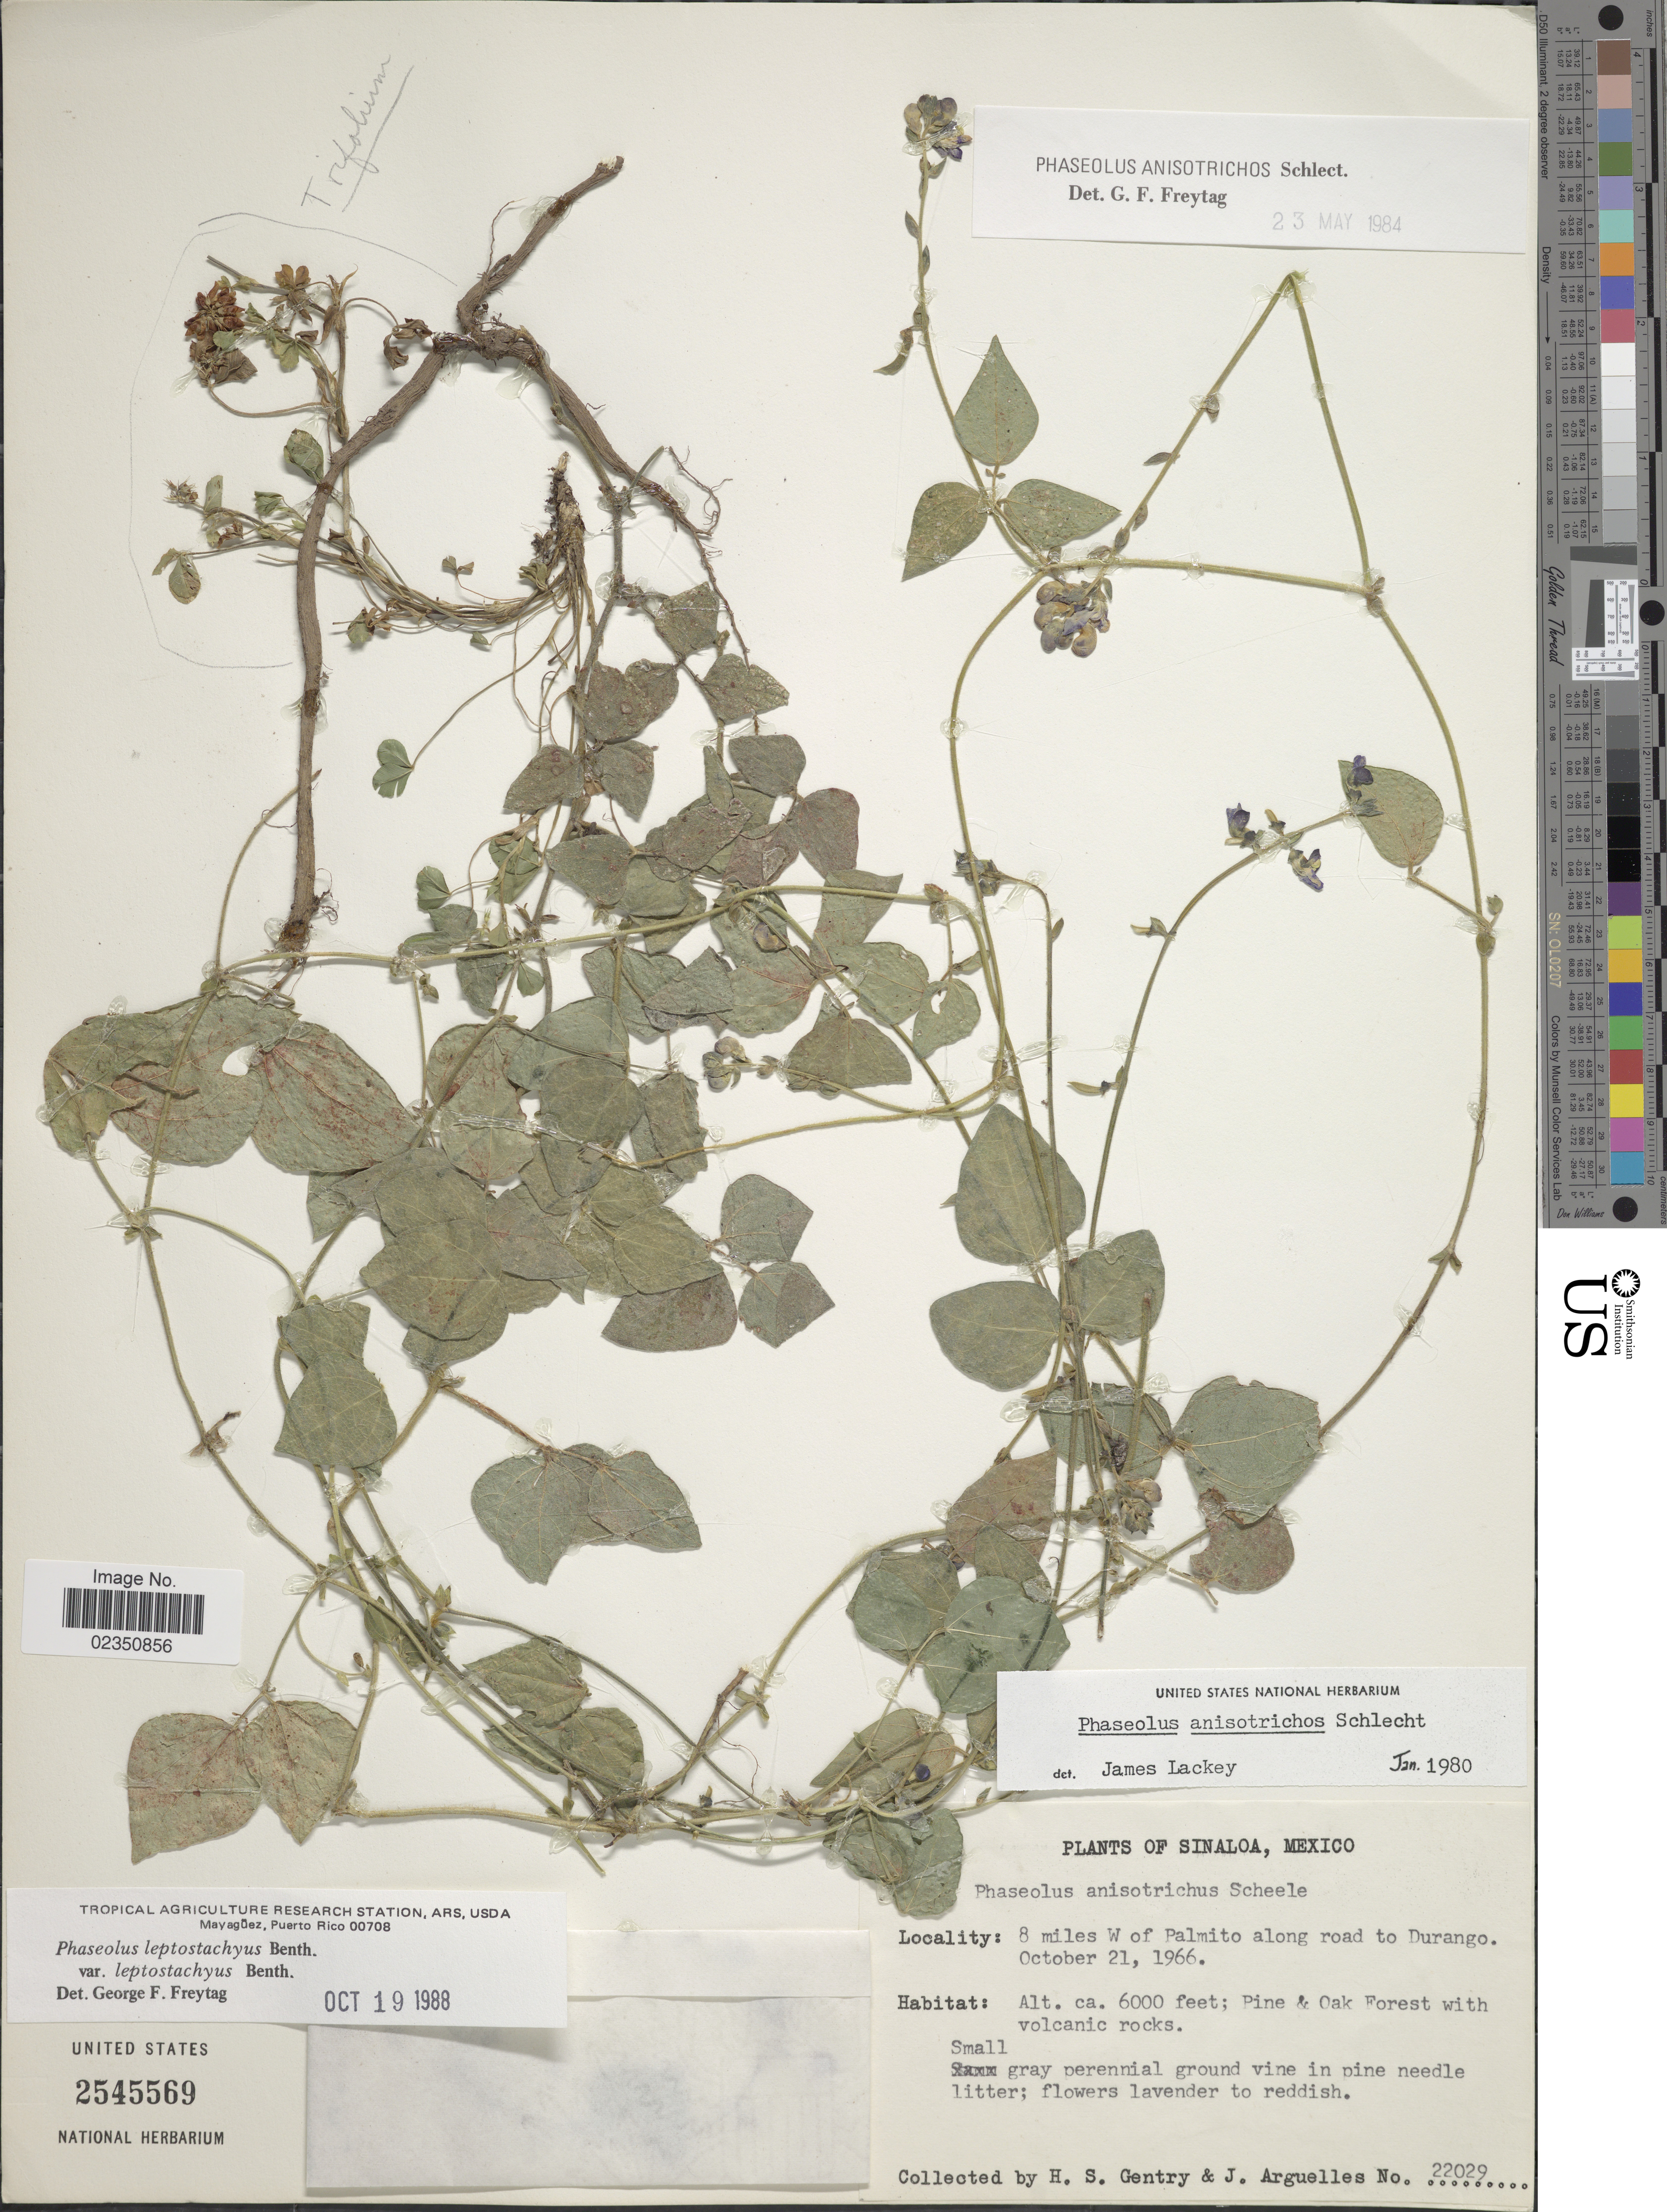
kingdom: Plantae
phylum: Tracheophyta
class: Magnoliopsida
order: Fabales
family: Fabaceae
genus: Phaseolus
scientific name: Phaseolus leptostachyus var. leptostachyus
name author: Benth.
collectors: H. S. Gentry & J. Arguelles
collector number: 22029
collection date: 1966-10-21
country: Mexico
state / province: Sinaloa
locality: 8 miles W of Palmito along road to Durango, pine & oak forest with volcanic rocks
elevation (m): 1829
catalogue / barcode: US 2545569